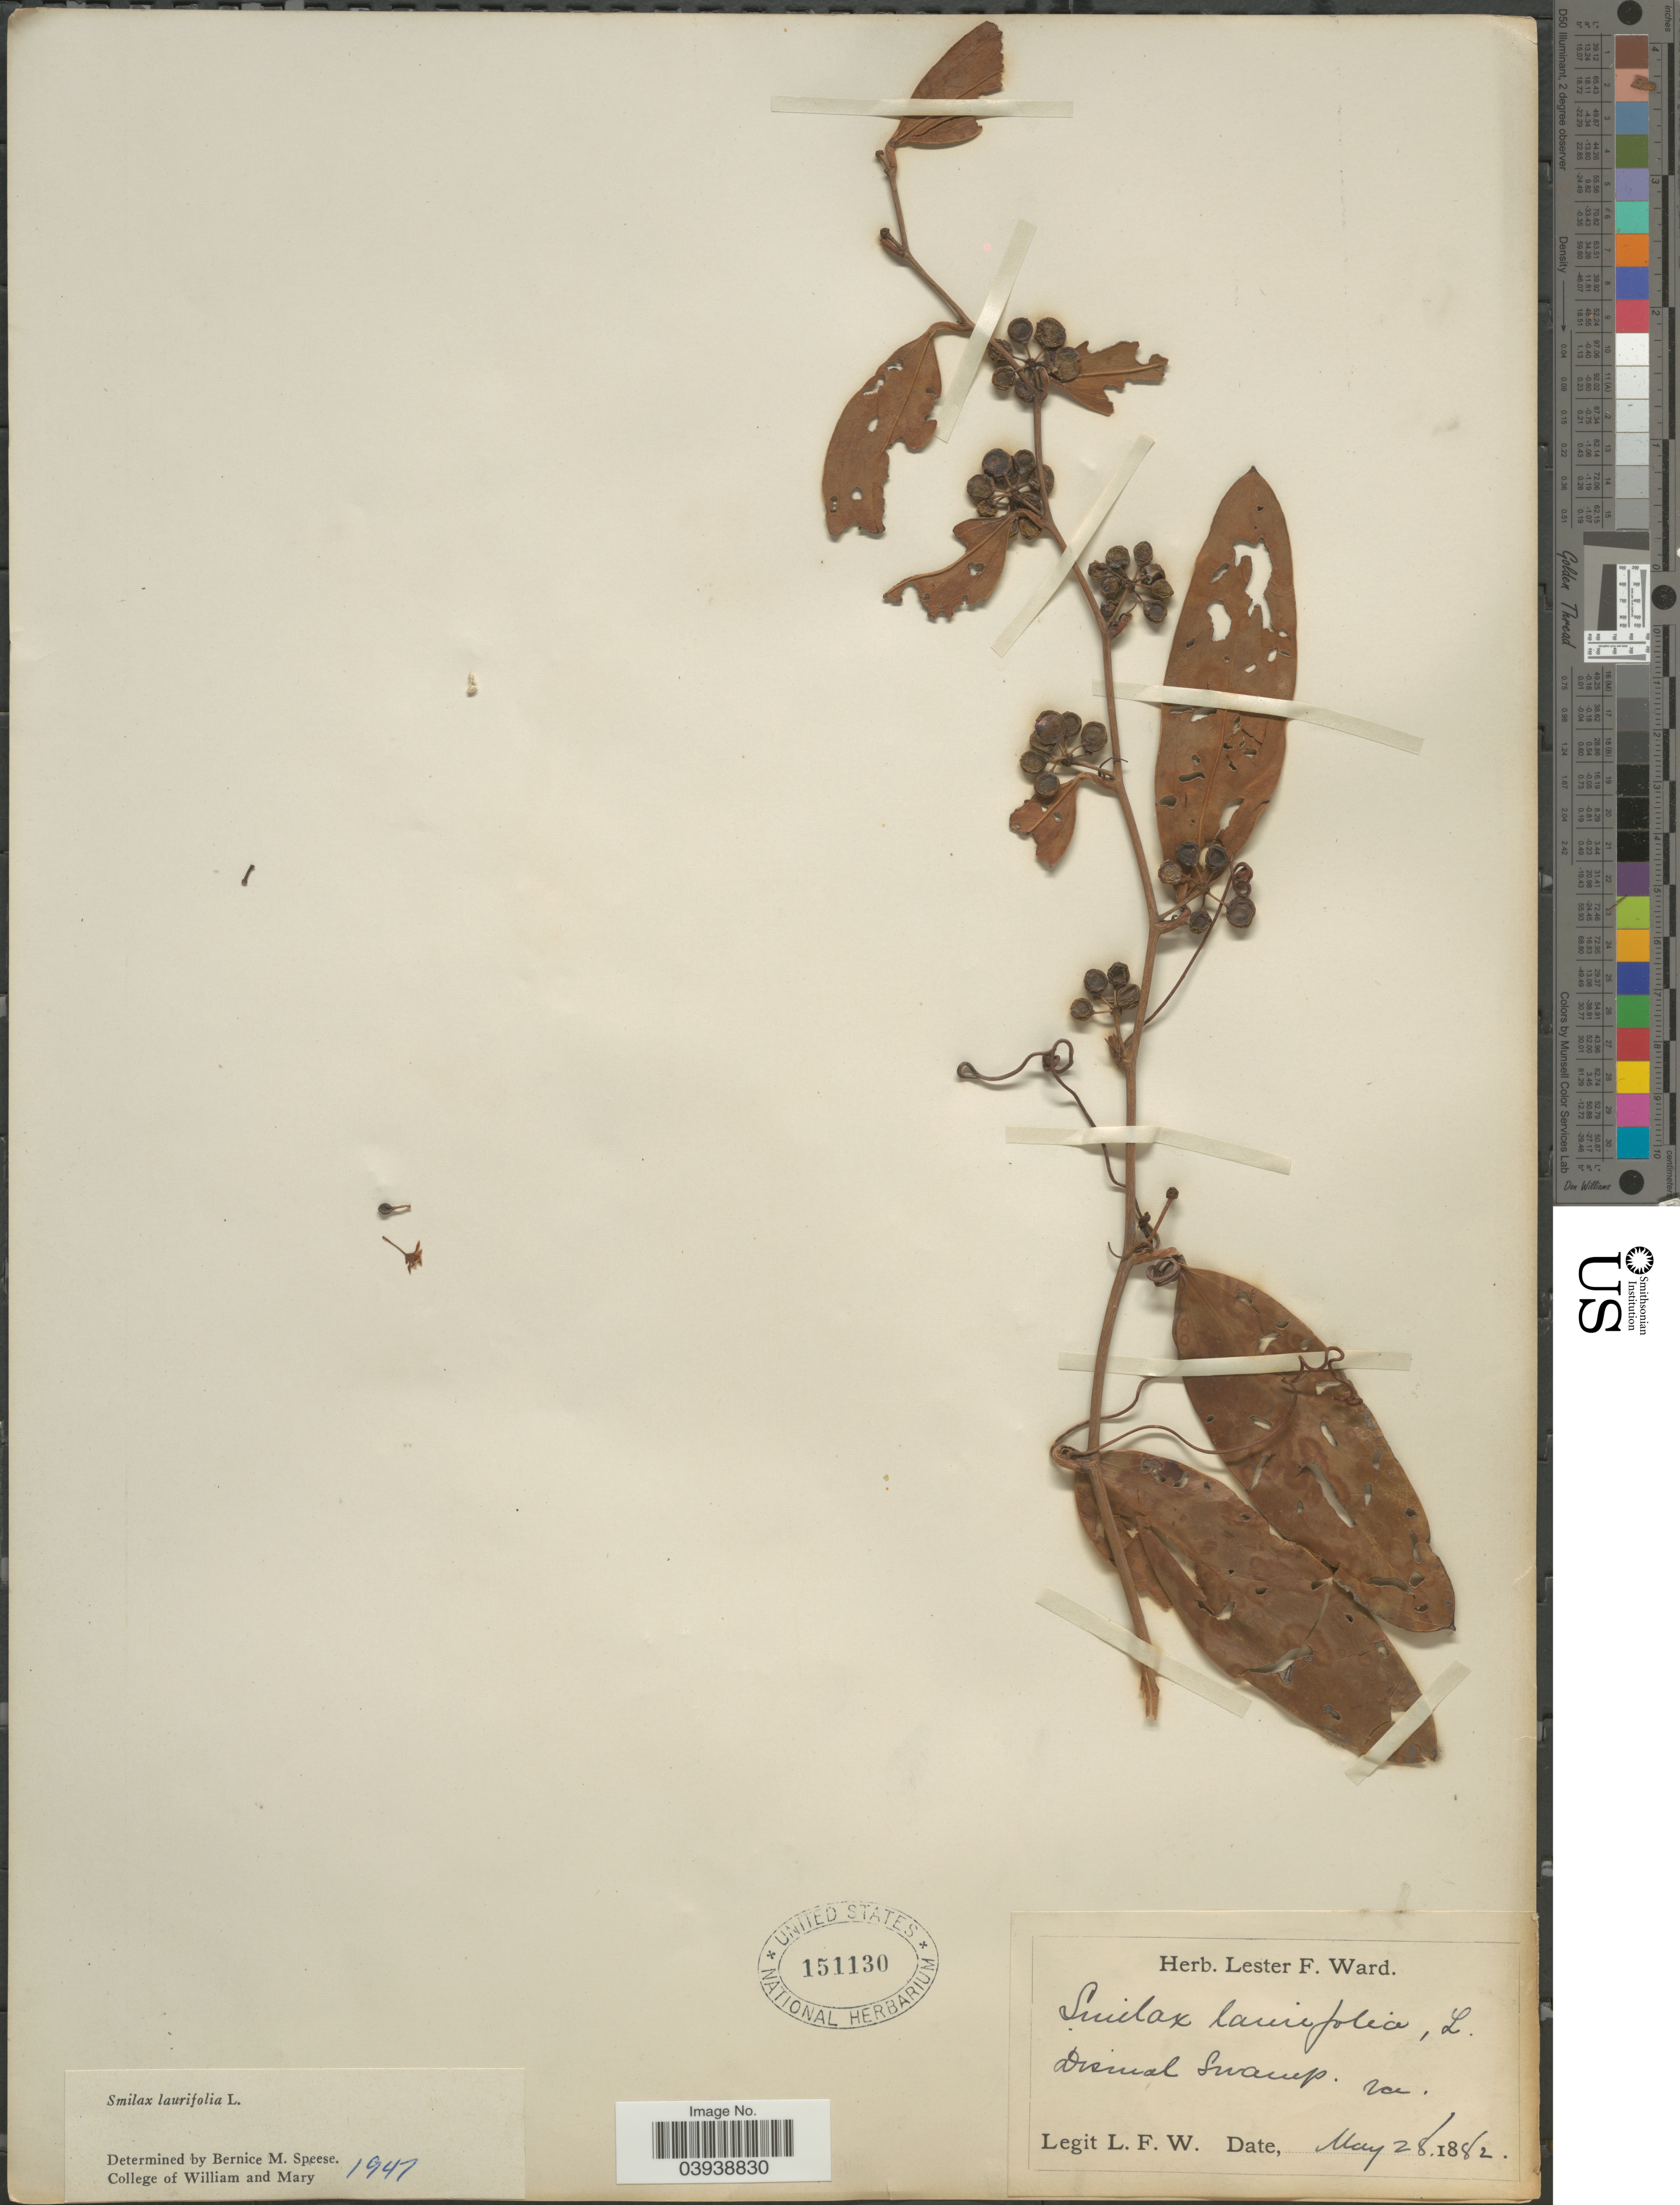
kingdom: Plantae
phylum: Tracheophyta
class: Liliopsida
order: Liliales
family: Smilacaceae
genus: Smilax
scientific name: Smilax laurifolia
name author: L.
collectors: L. F. Ward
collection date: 1882-05-28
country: United States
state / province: Virginia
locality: Dismal Swamp.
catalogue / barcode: US 151130